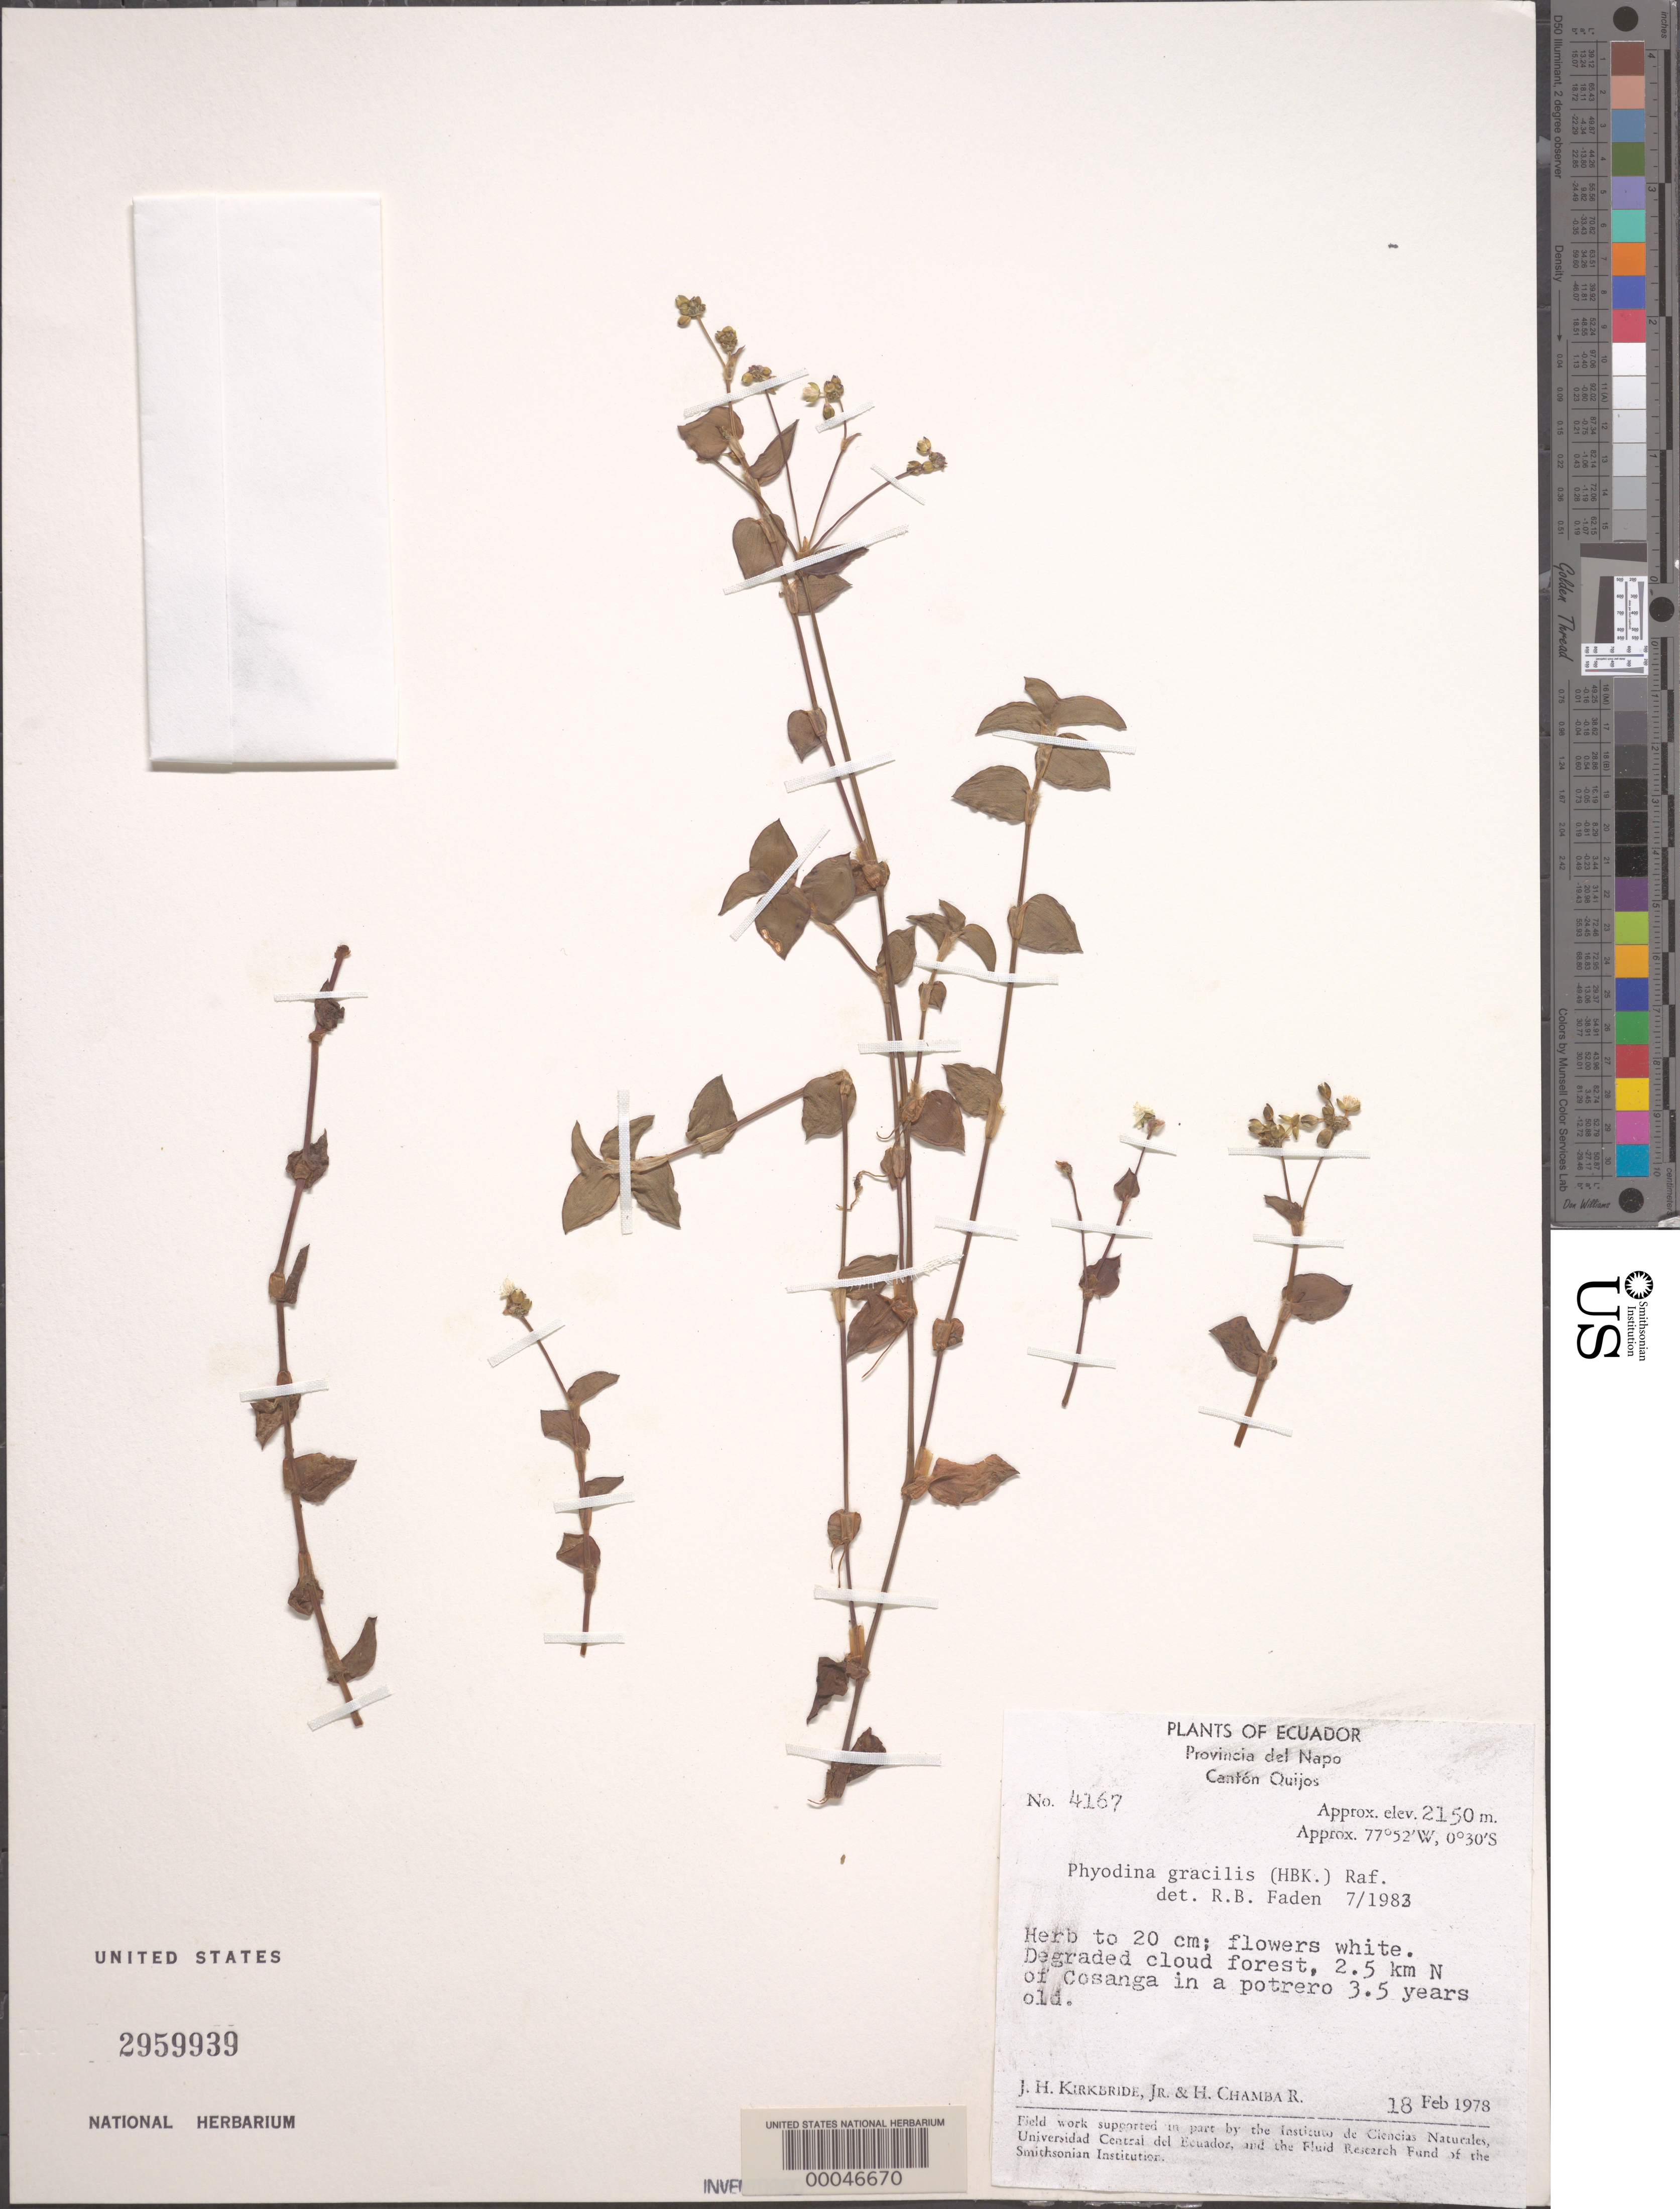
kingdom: Plantae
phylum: Tracheophyta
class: Liliopsida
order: Commelinales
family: Commelinaceae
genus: Callisia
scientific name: Callisia gracilis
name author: (Kunth) D.R. Hunt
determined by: Faden, Robert B., (US), Smithsonian Institution - National Museum of Natural History (UNITED STATES)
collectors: J. H. Kirkbride & H. Chamba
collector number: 4167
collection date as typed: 18 Feb 1978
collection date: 1978-02-18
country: Ecuador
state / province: Napo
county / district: Quijos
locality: N of cosanga, Canton quijos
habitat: Pasture; degraded cloud forest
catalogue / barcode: US 2959939